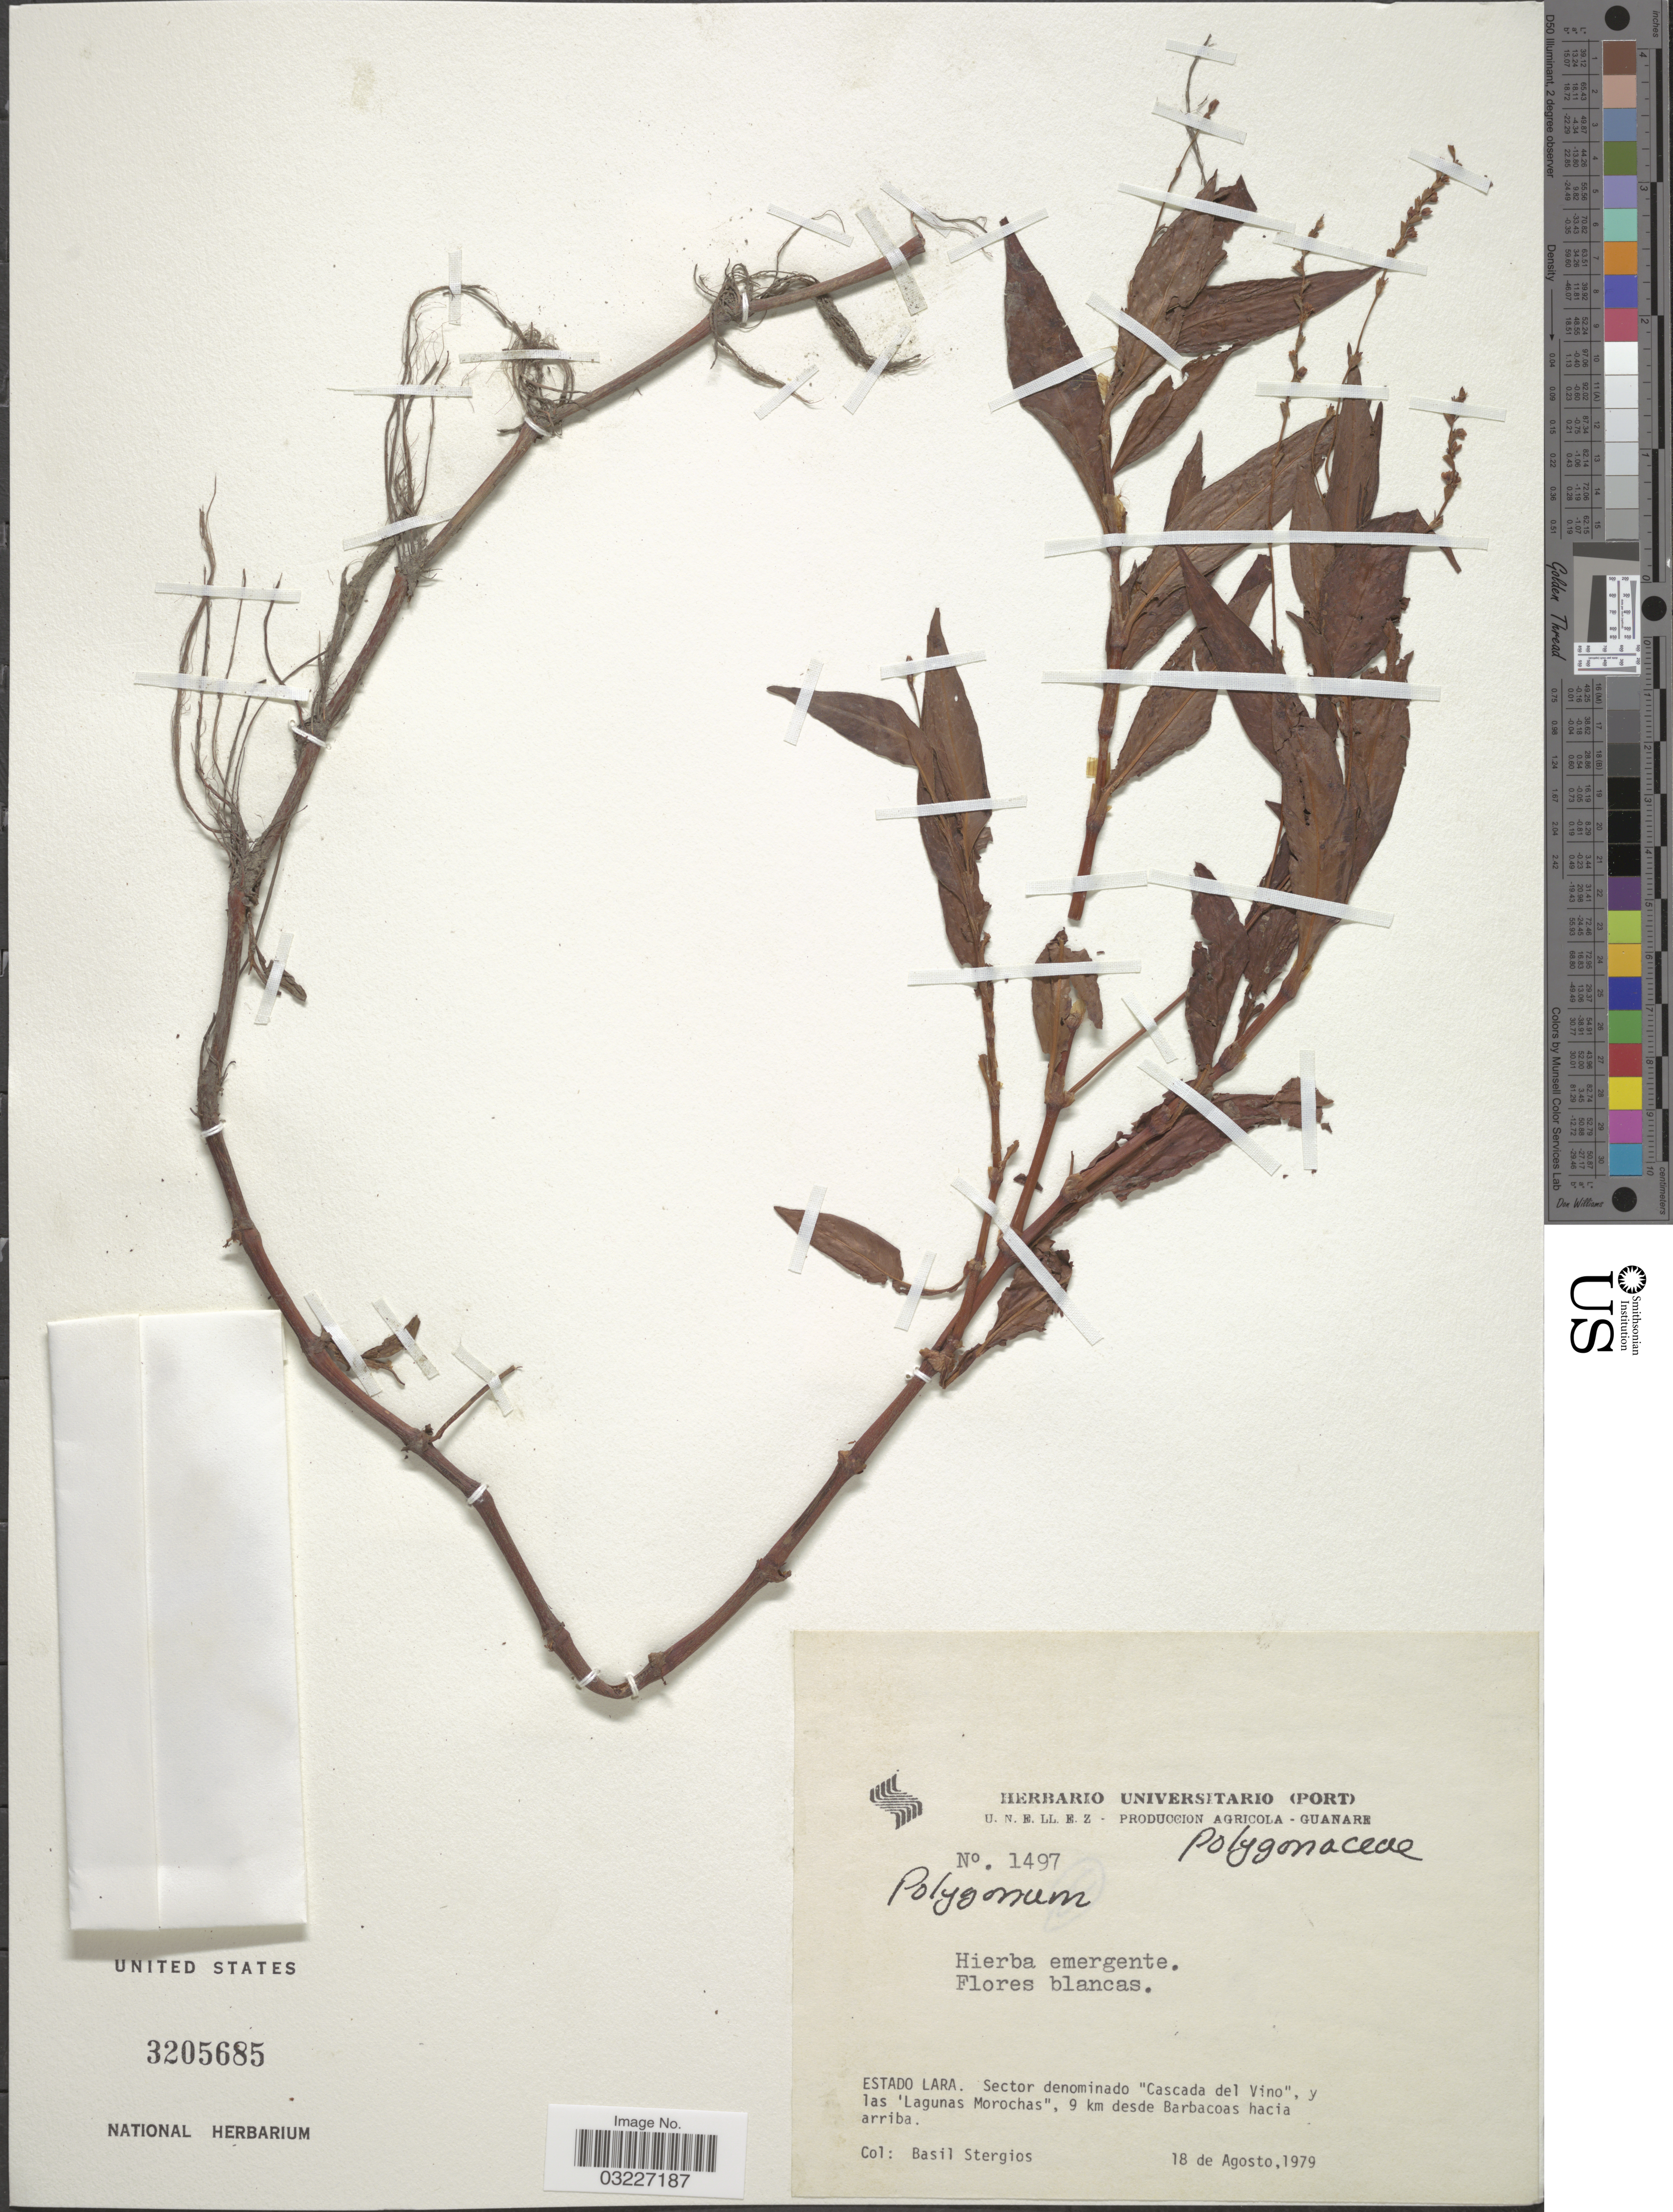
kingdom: Plantae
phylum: Tracheophyta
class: Magnoliopsida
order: Caryophyllales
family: Polygonaceae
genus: Polygonum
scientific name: Polygonum sp.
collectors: B. G. Stergios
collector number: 1497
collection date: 1979-08-18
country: Venezuela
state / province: Lara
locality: Sector denominado "Cascada del Vino", y las "Lagunas Morochas", 9 km des de Barbacoas hacia arriba.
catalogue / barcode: US 3205685